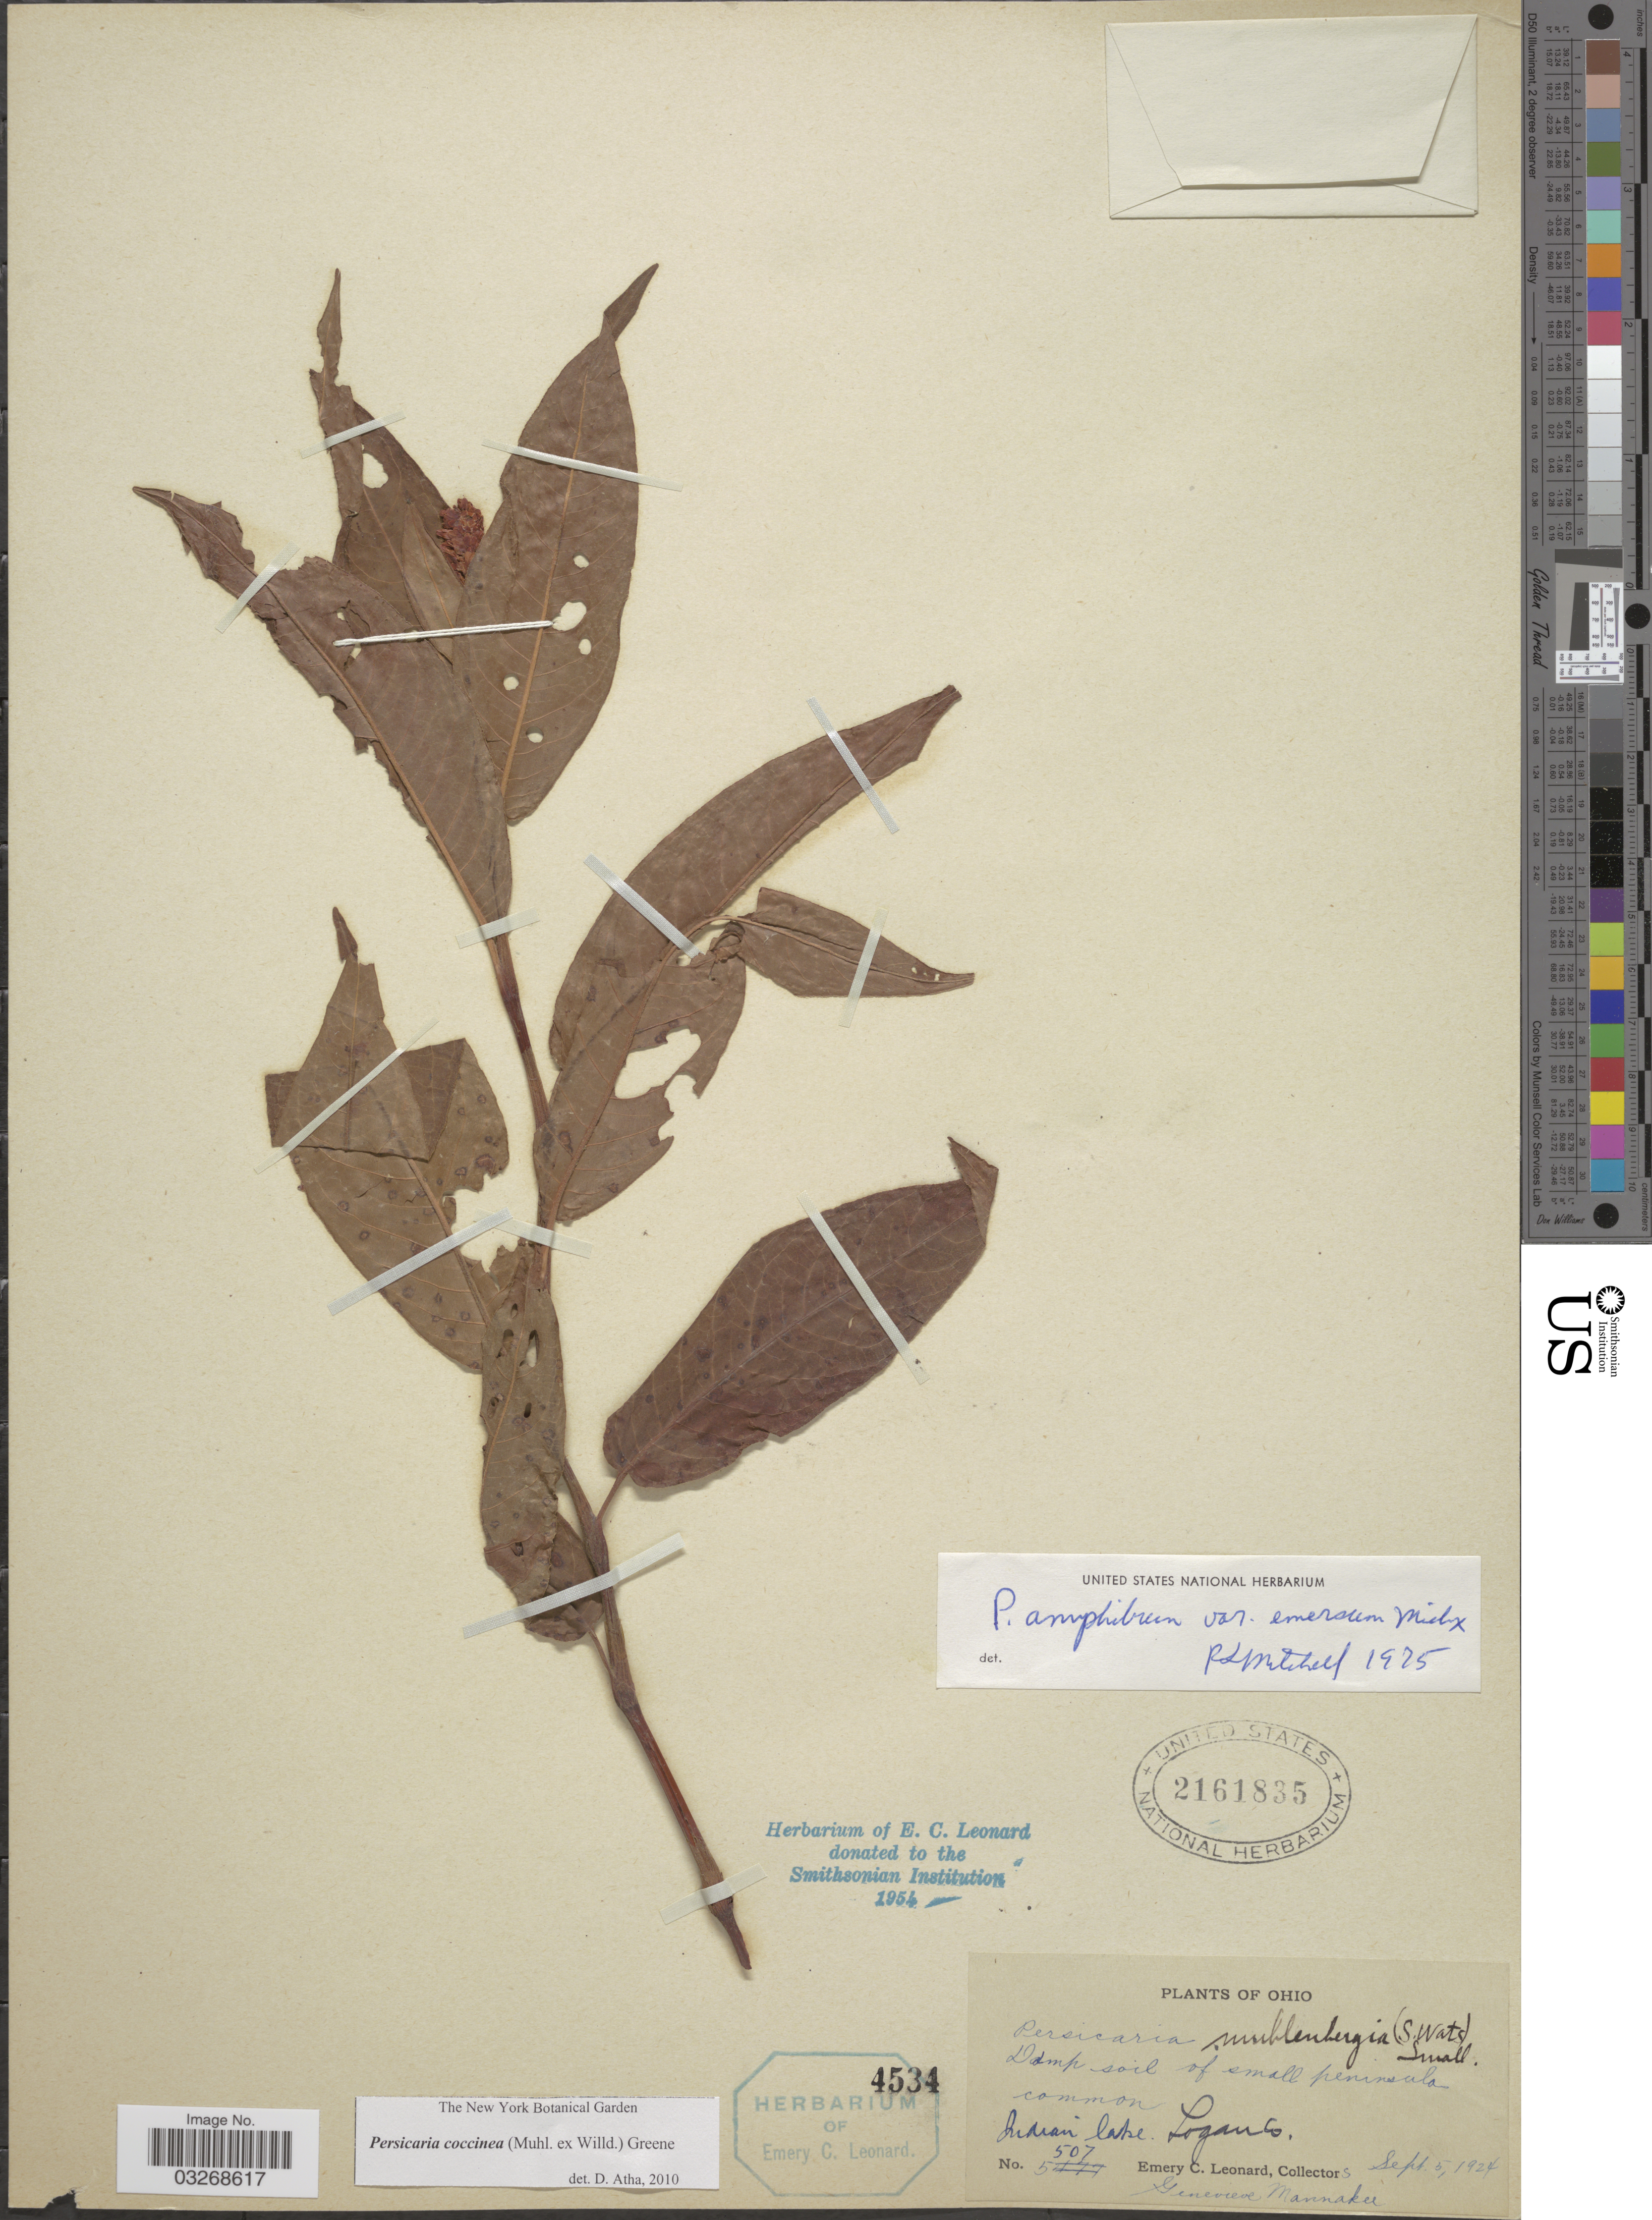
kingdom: Plantae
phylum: Tracheophyta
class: Magnoliopsida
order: Caryophyllales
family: Polygonaceae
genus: Persicaria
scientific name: Persicaria coccinea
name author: (Muhl. ex Willd.) Greene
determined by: Atha, D. E.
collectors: E. C. Leonard & G. Mannakee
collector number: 5507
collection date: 1924-09-05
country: United States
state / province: Ohio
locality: Indian lake. Logan Co.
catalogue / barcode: US 2161835